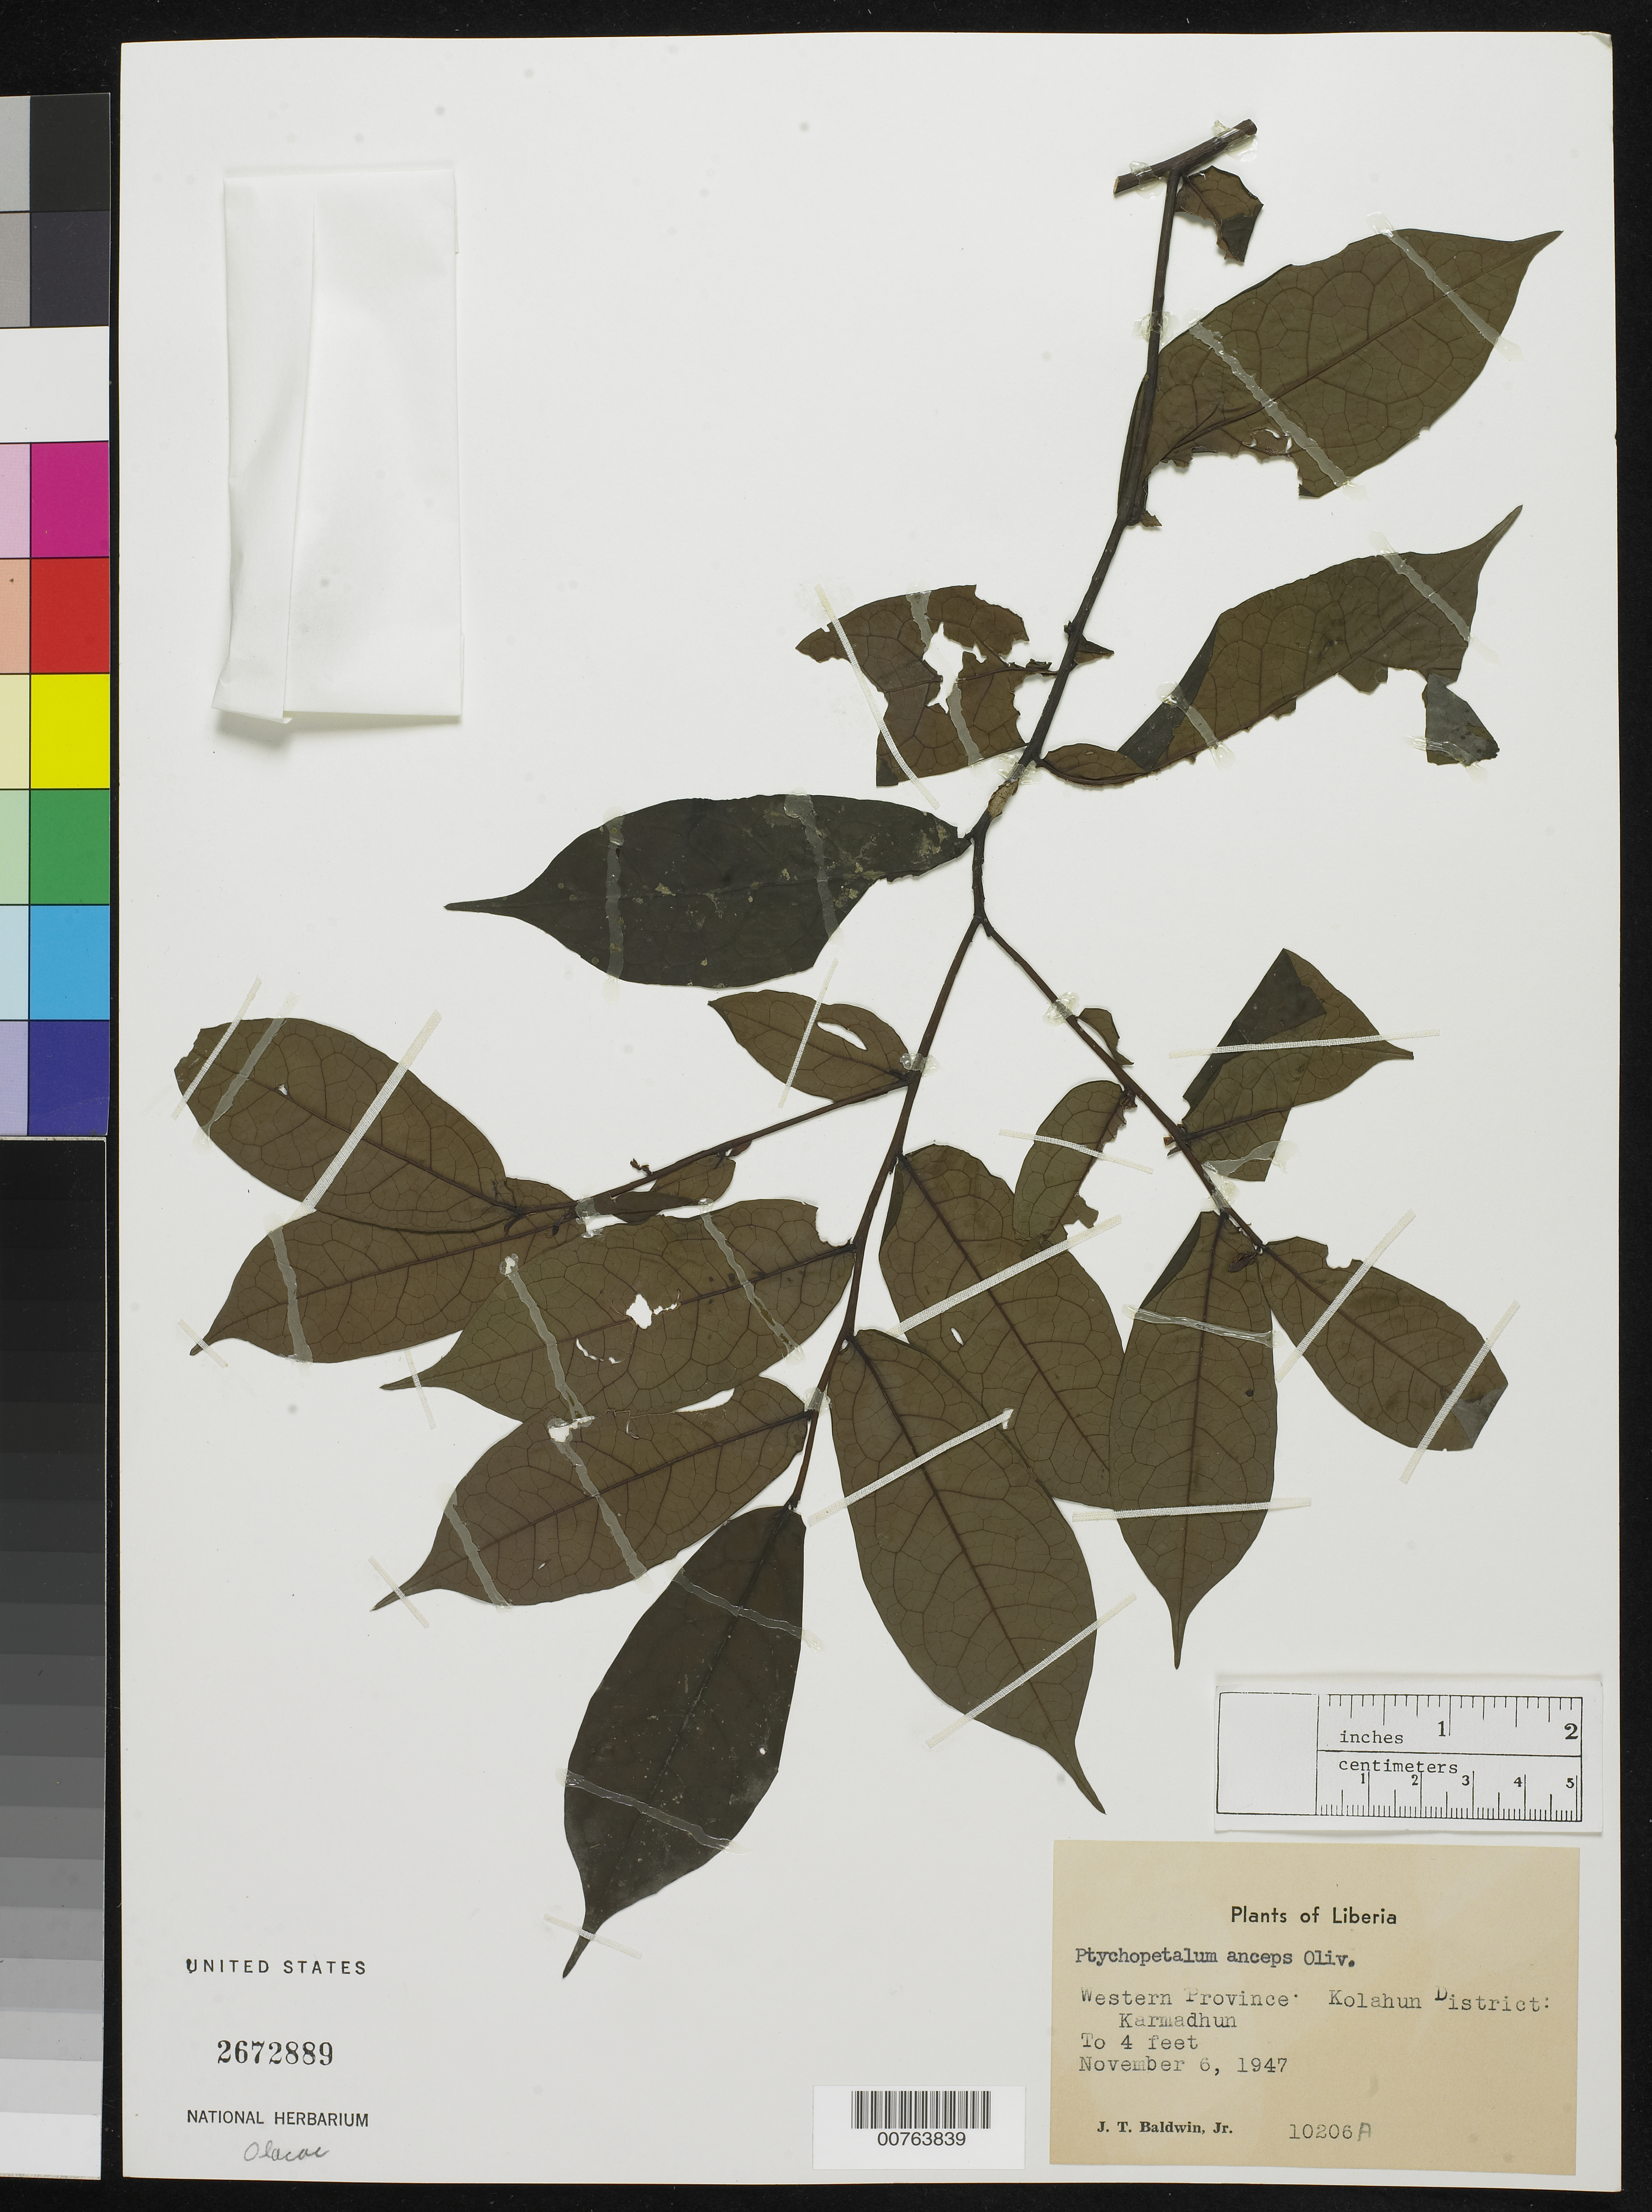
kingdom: Plantae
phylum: Tracheophyta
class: Magnoliopsida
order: Santalales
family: Olacaceae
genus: Ptychopetalum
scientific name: Ptychopetalum anceps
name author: Oliv.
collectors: J. T. Baldwin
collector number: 10206A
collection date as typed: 6 Nov 1947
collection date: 1947-11-06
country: Liberia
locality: Western Province: Kolahun District, Karmadhun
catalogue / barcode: US 2672889